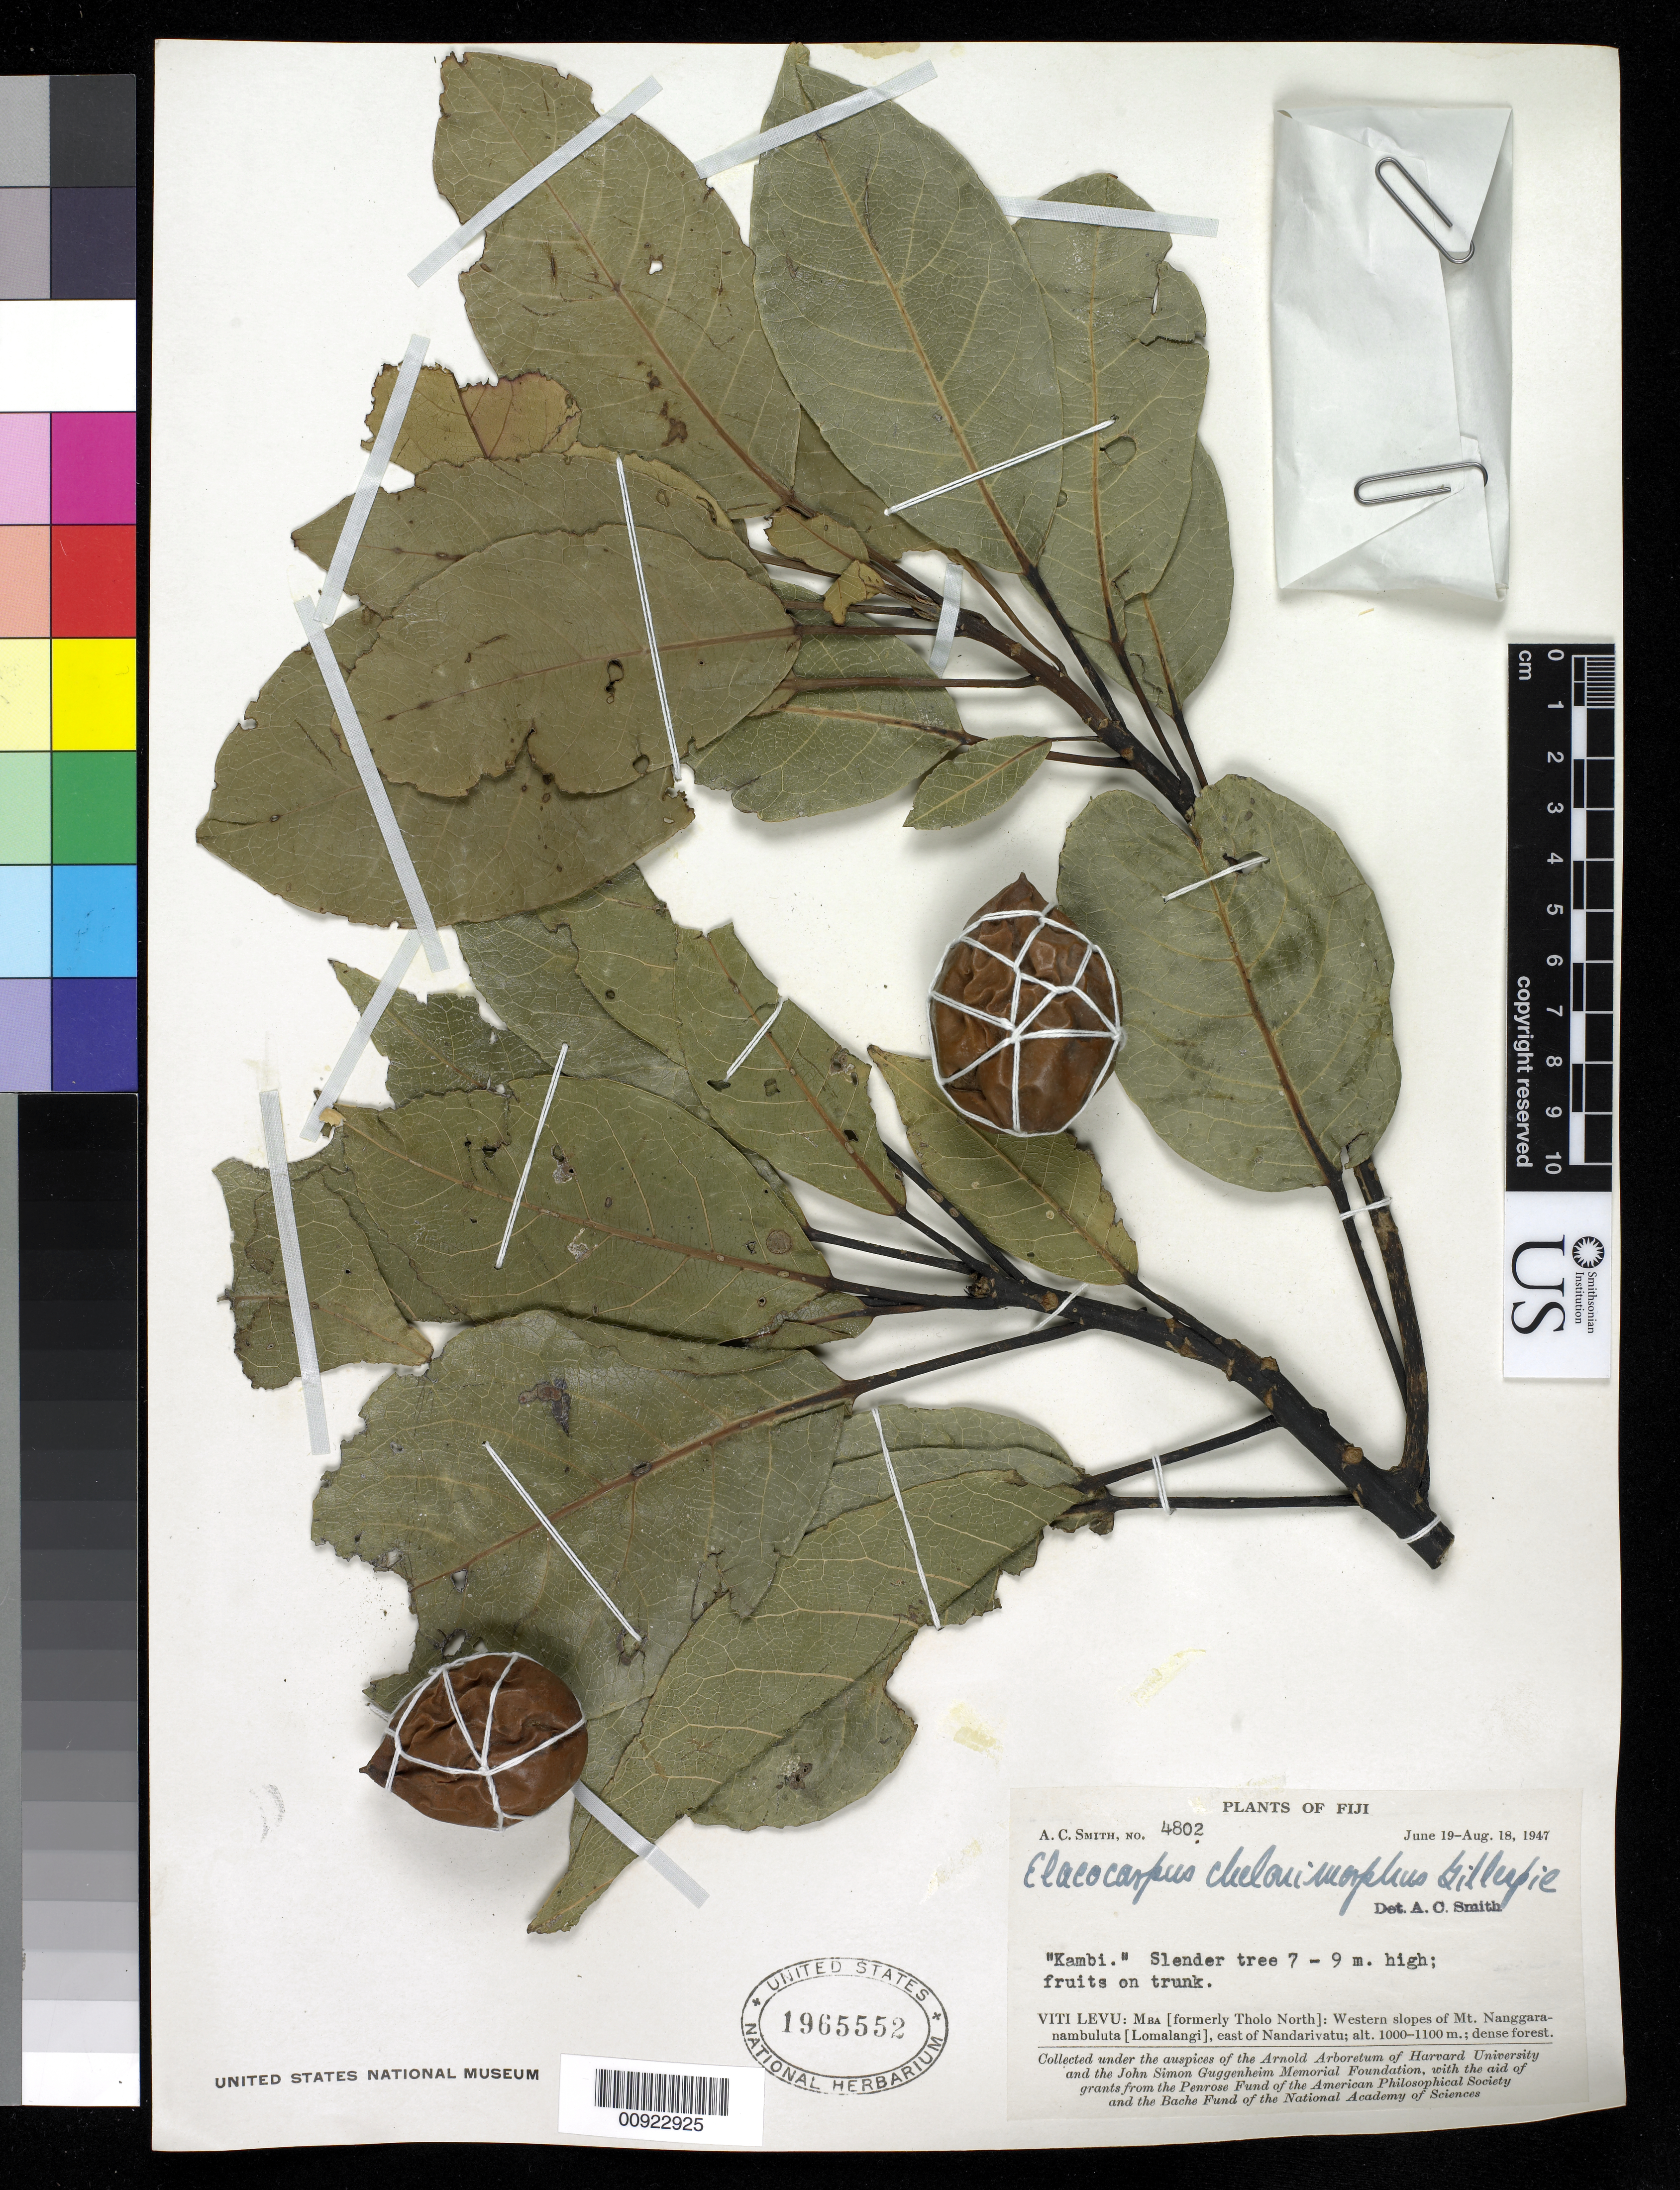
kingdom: Plantae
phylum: Tracheophyta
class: Magnoliopsida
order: Oxalidales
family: Elaeocarpaceae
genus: Elaeocarpus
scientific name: Elaeocarpus chelonimorphus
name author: Gillespie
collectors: C. A. Smith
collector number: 4802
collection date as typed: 19 Jun 1947 to 18 Aug 1947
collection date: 1947-06-19/1947-08-18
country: Fiji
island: Viti Levu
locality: Mba [formerly Tholo North]: Western slopes of Mt. Nanggaranambuluta [Lomalangi], east of Nandarivatu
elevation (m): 1000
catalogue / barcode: US 1965552